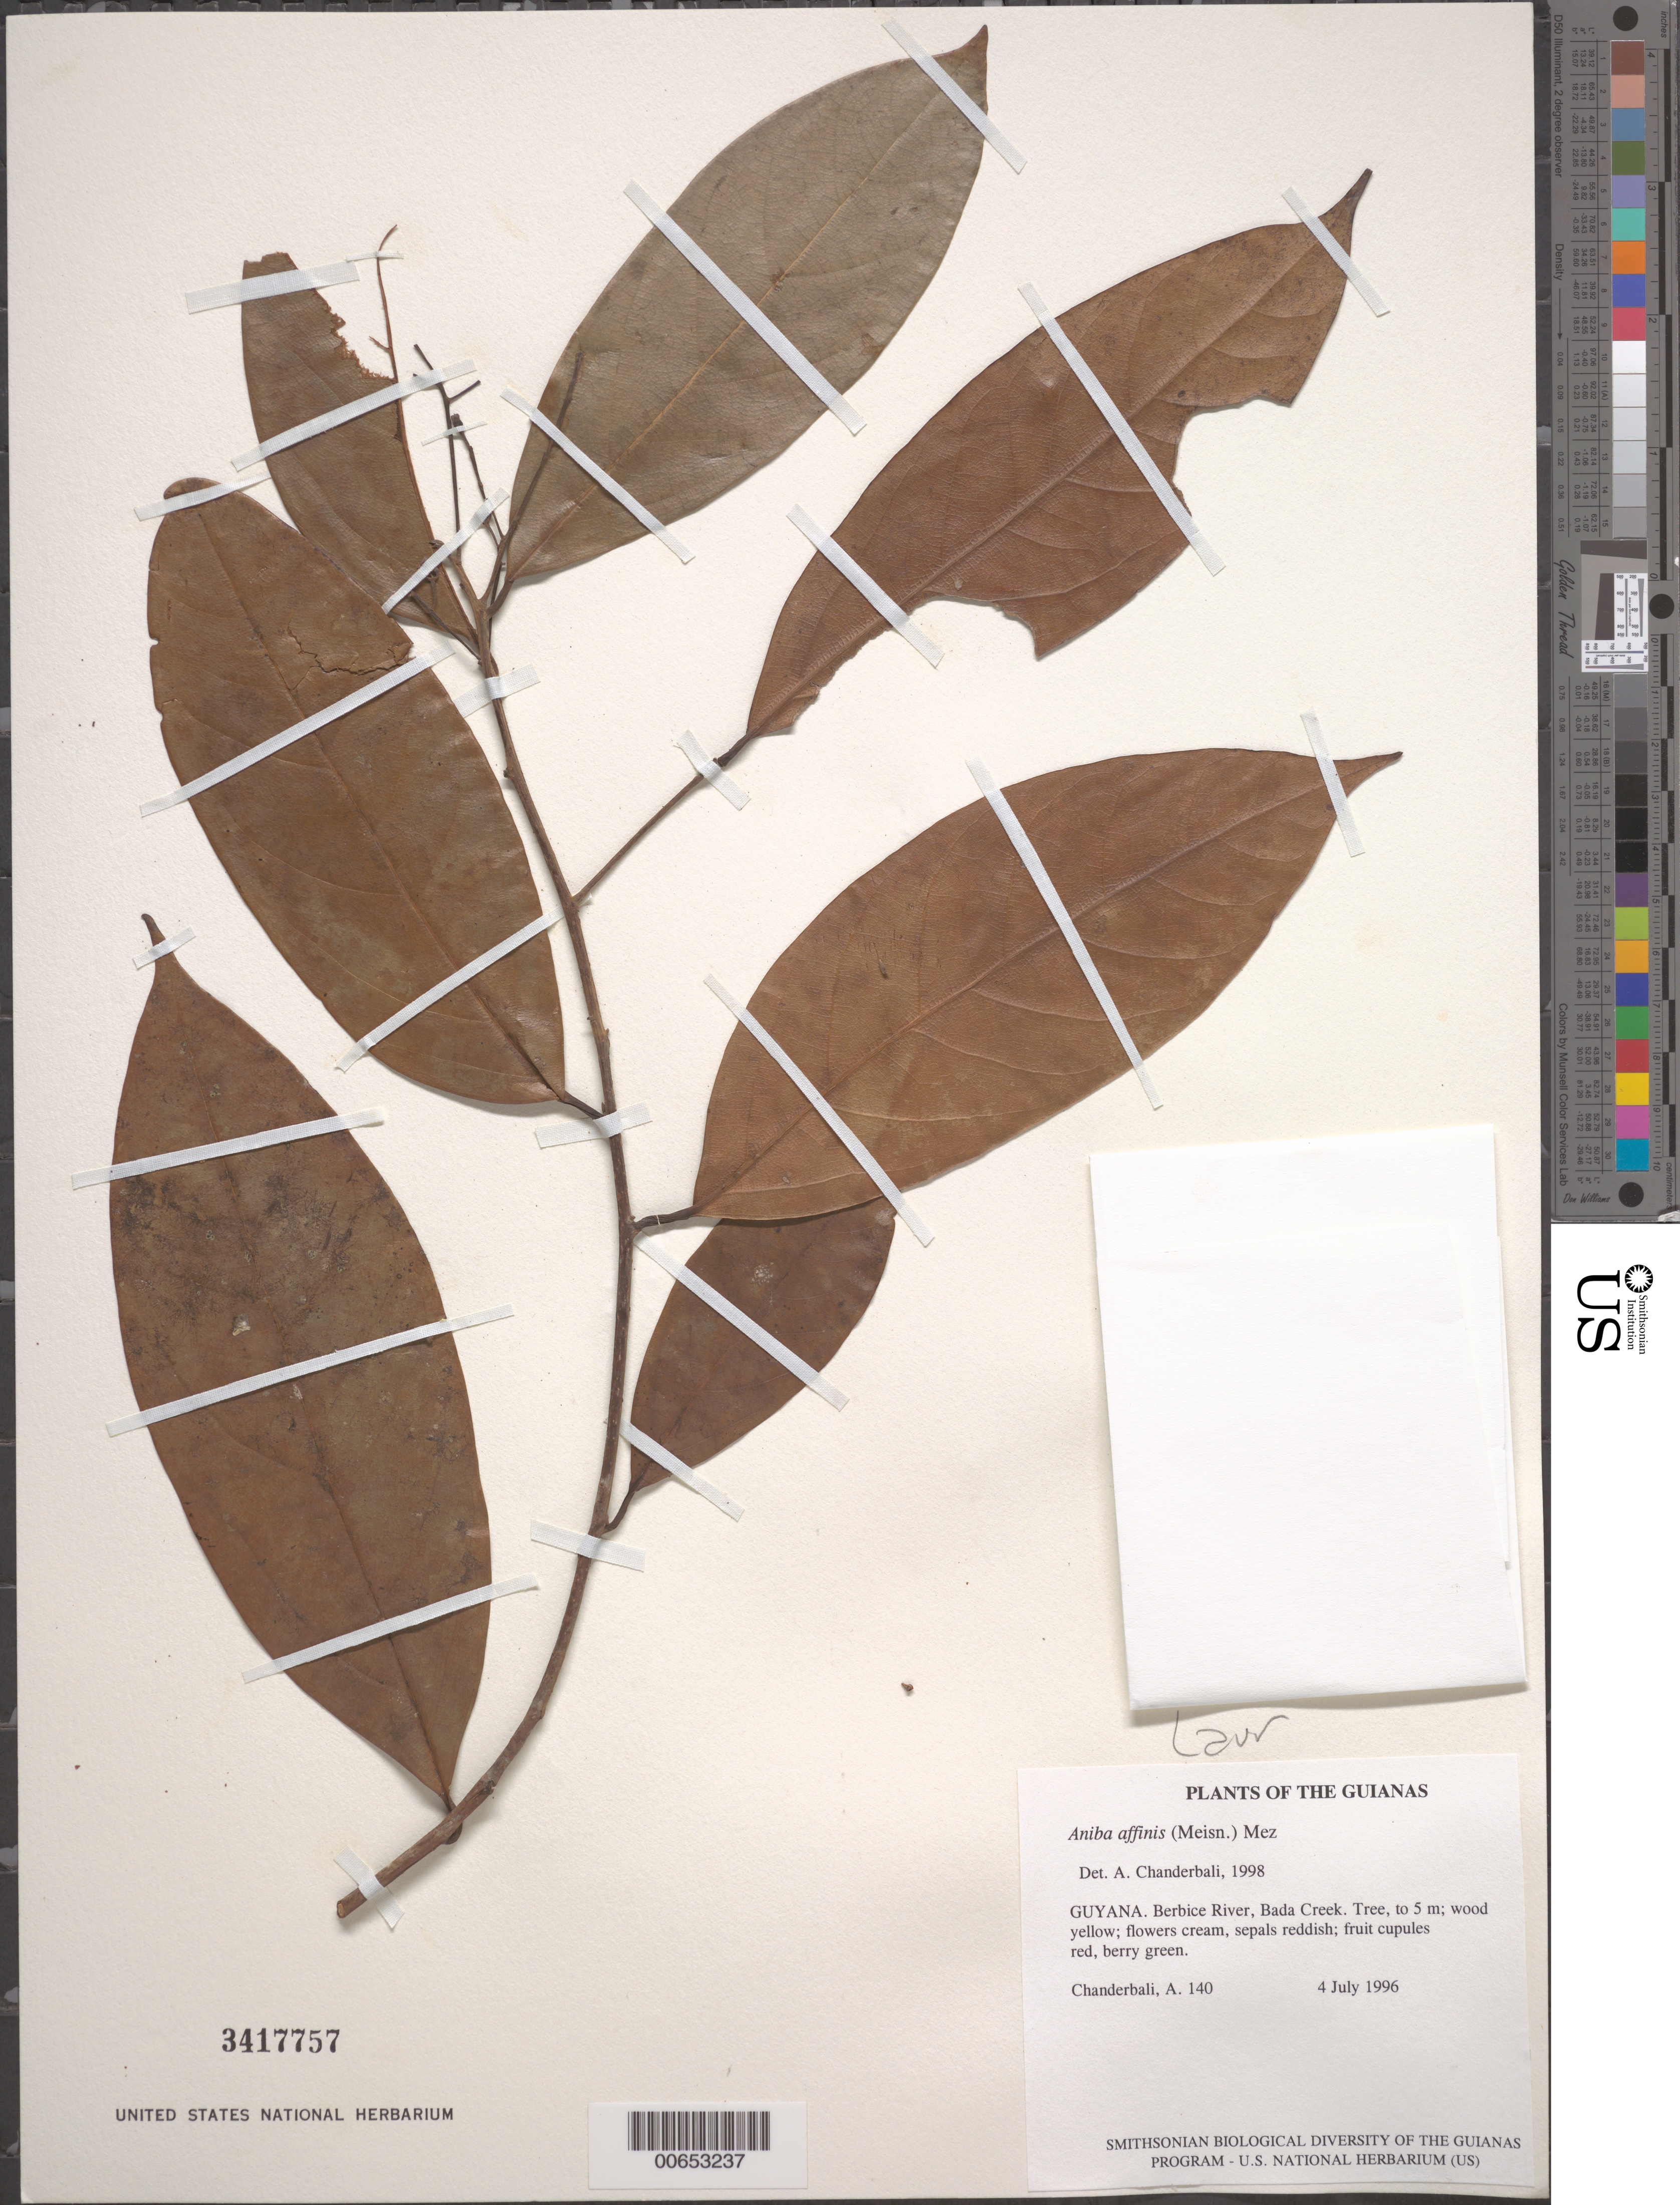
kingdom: Plantae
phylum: Tracheophyta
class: Magnoliopsida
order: Laurales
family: Lauraceae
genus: Aniba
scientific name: Aniba affinis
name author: (Meisn.) Mez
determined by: Chanderbali, Andre Shashi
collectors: A. S. Chanderbali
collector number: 140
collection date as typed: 4 July 1996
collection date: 1996-07-04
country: Guyana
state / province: Potaro-Siparuni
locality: Berbice River, Bada Creek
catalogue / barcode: US 3417757